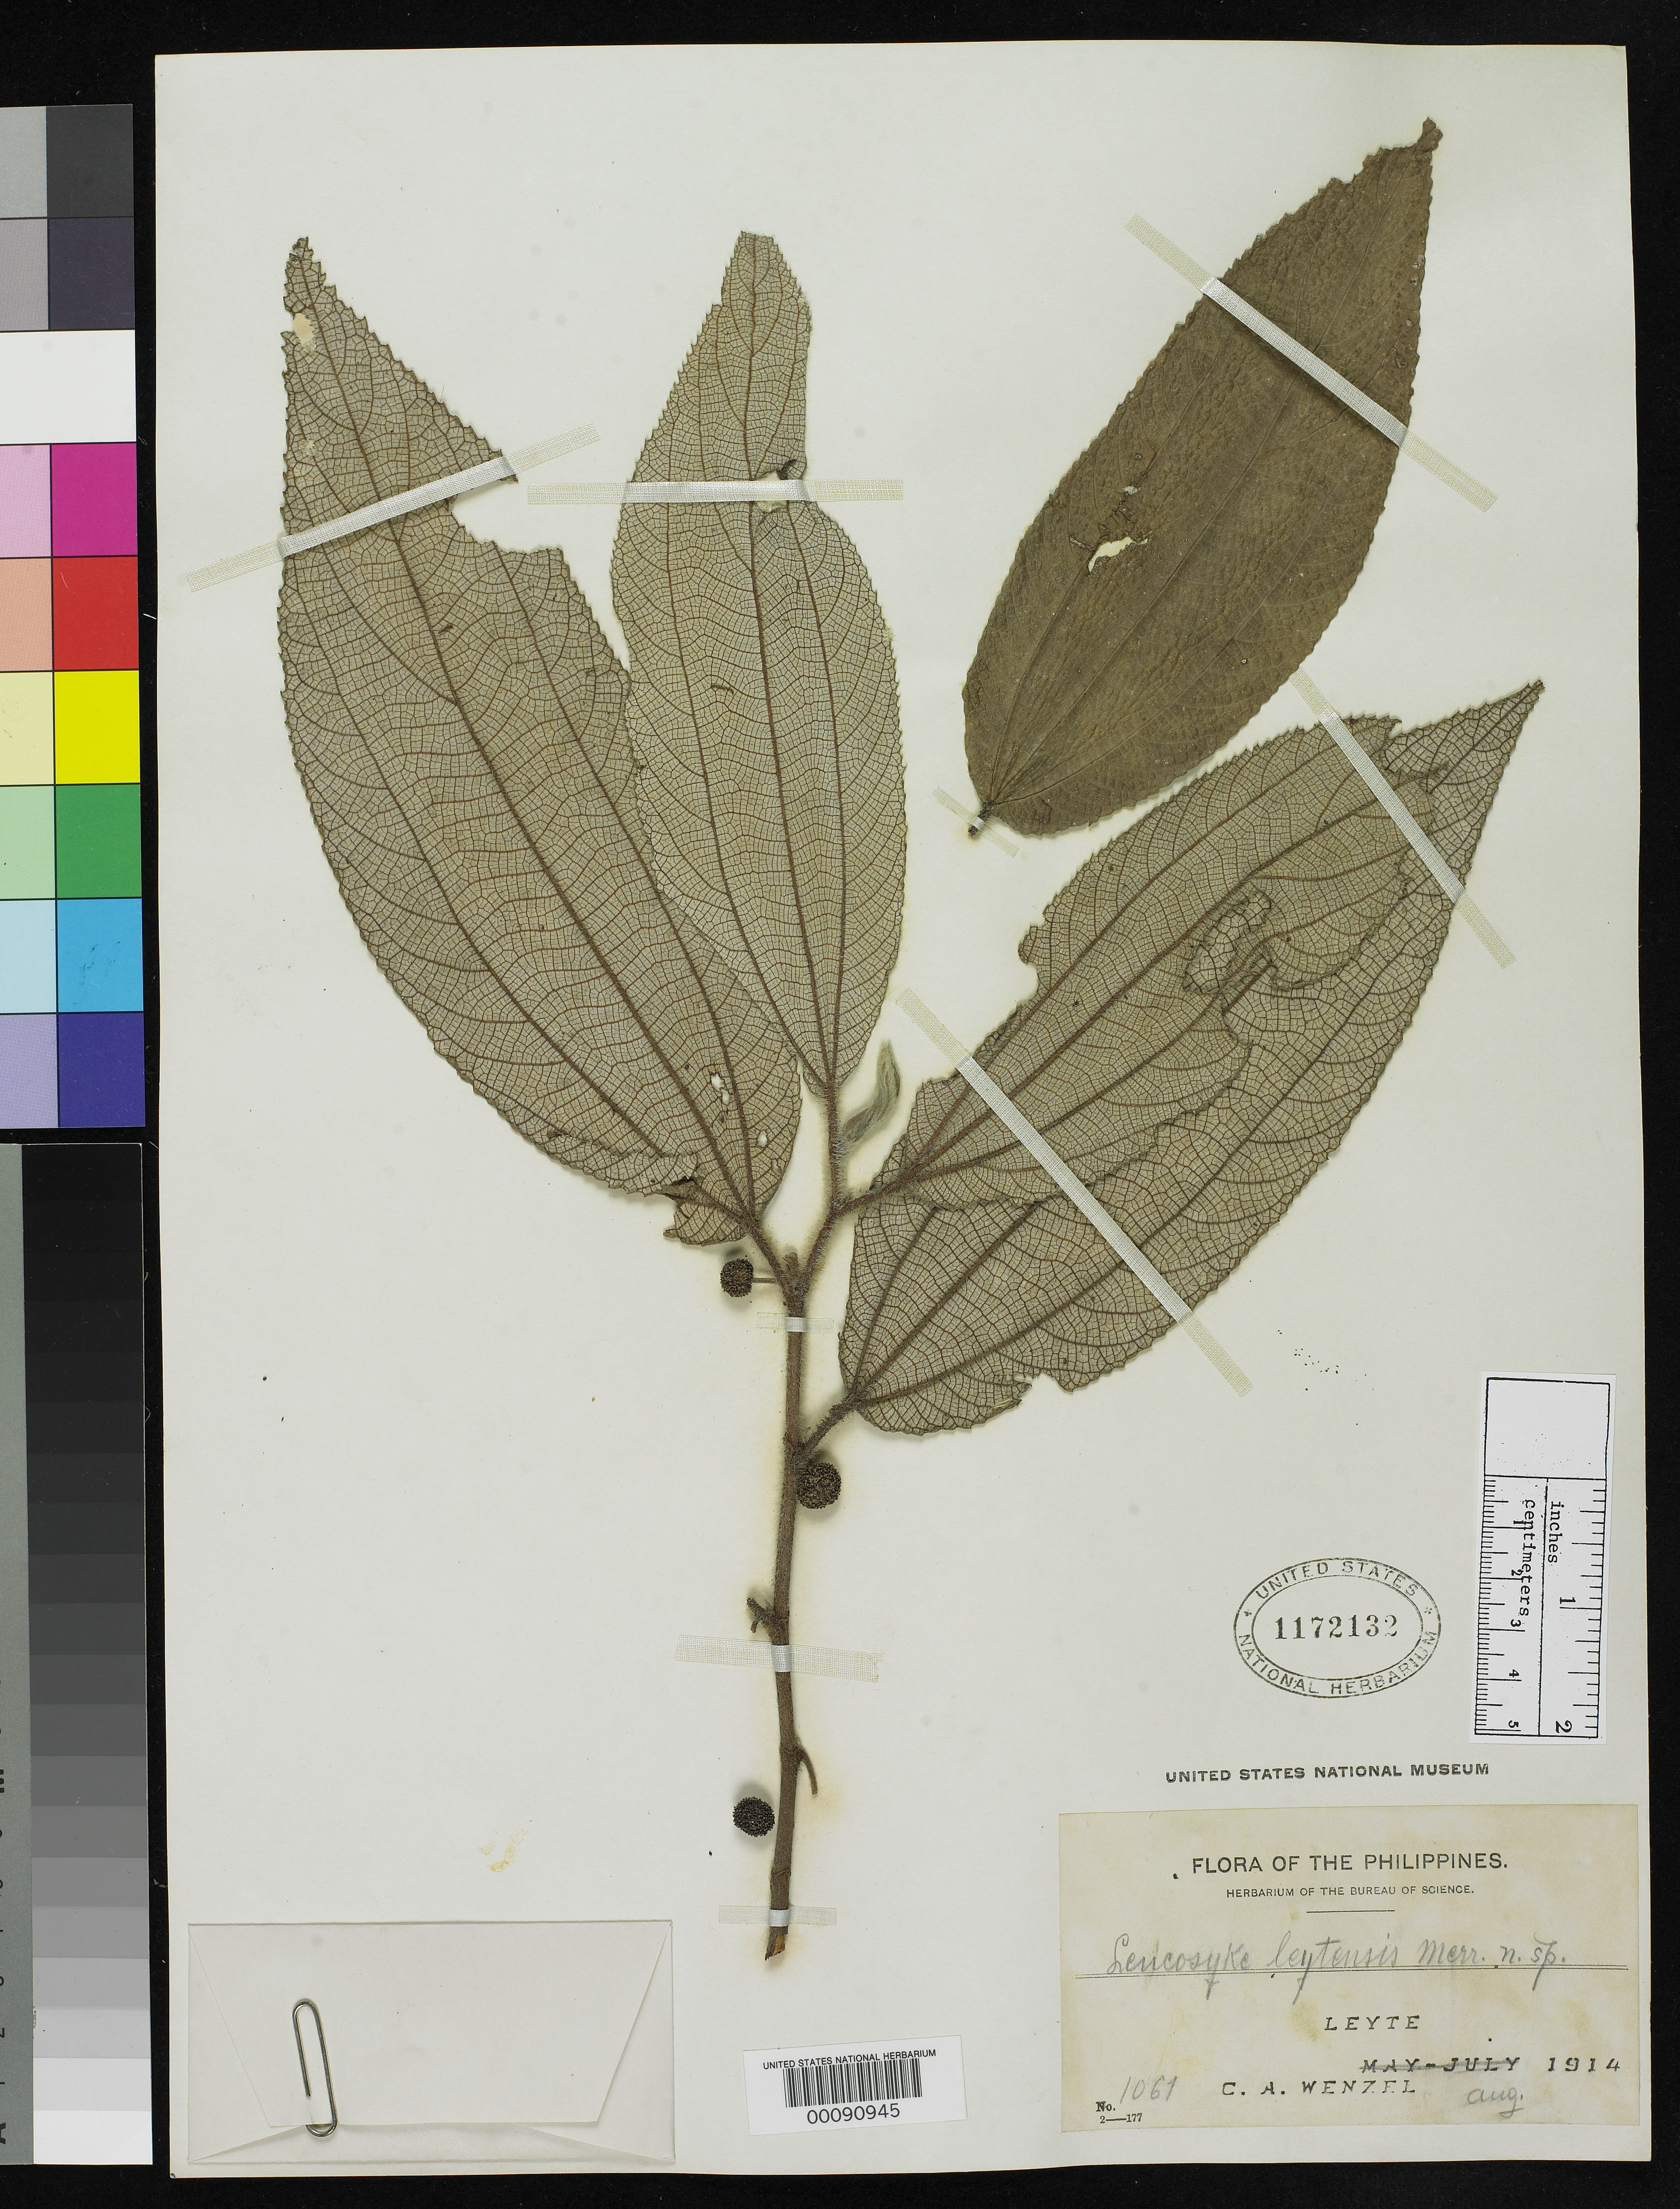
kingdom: Plantae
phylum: Tracheophyta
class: Magnoliopsida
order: Rosales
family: Urticaceae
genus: Leucosyke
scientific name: Leucosyke leytensis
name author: Merr.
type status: Type Fragment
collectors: C. Wenzel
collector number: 1061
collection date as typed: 20 Aug 1914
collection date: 1914-08-20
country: Philippines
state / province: Eastern Visayas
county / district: Leyte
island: Leyte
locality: Buenavista, Jaro.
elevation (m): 500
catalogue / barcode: US 1172132